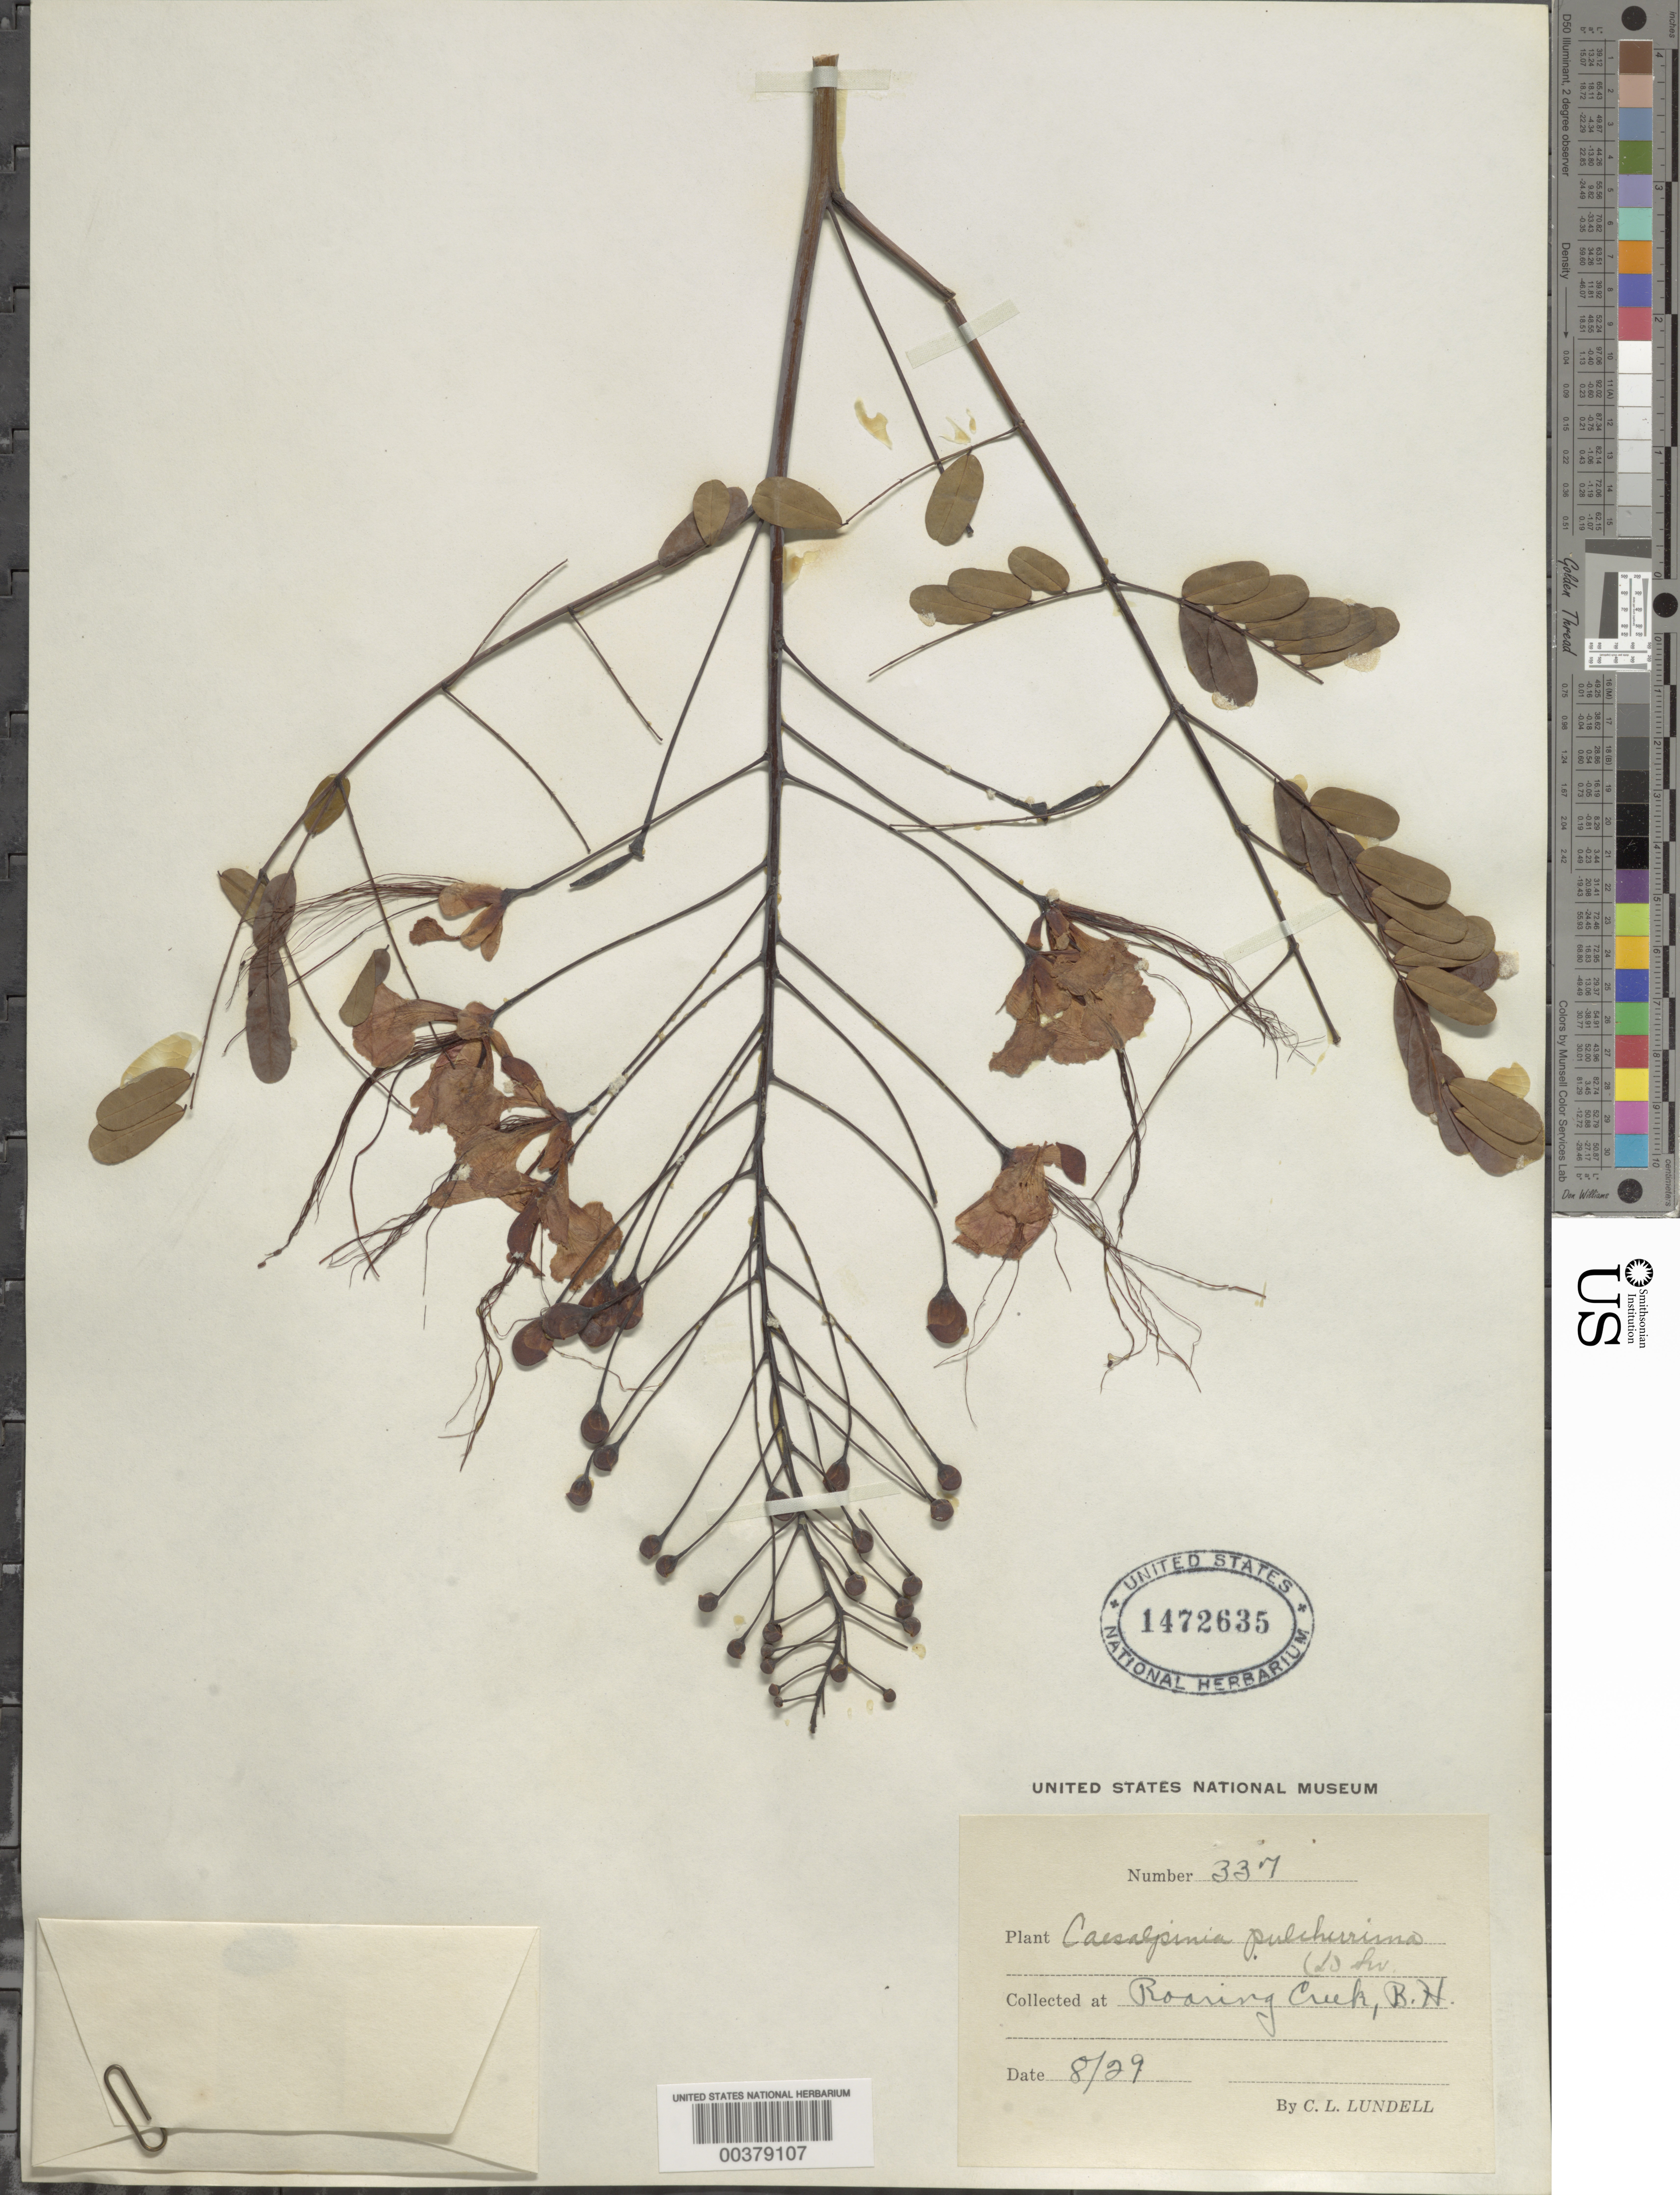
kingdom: Plantae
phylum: Tracheophyta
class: Magnoliopsida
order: Fabales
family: Fabaceae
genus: Caesalpinia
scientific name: Caesalpinia pulcherrima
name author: (L.) Sw.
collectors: C. L. Lundell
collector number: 337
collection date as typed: Aug 1929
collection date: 1929-08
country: Belize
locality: Roaring Creek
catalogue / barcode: US 1472635